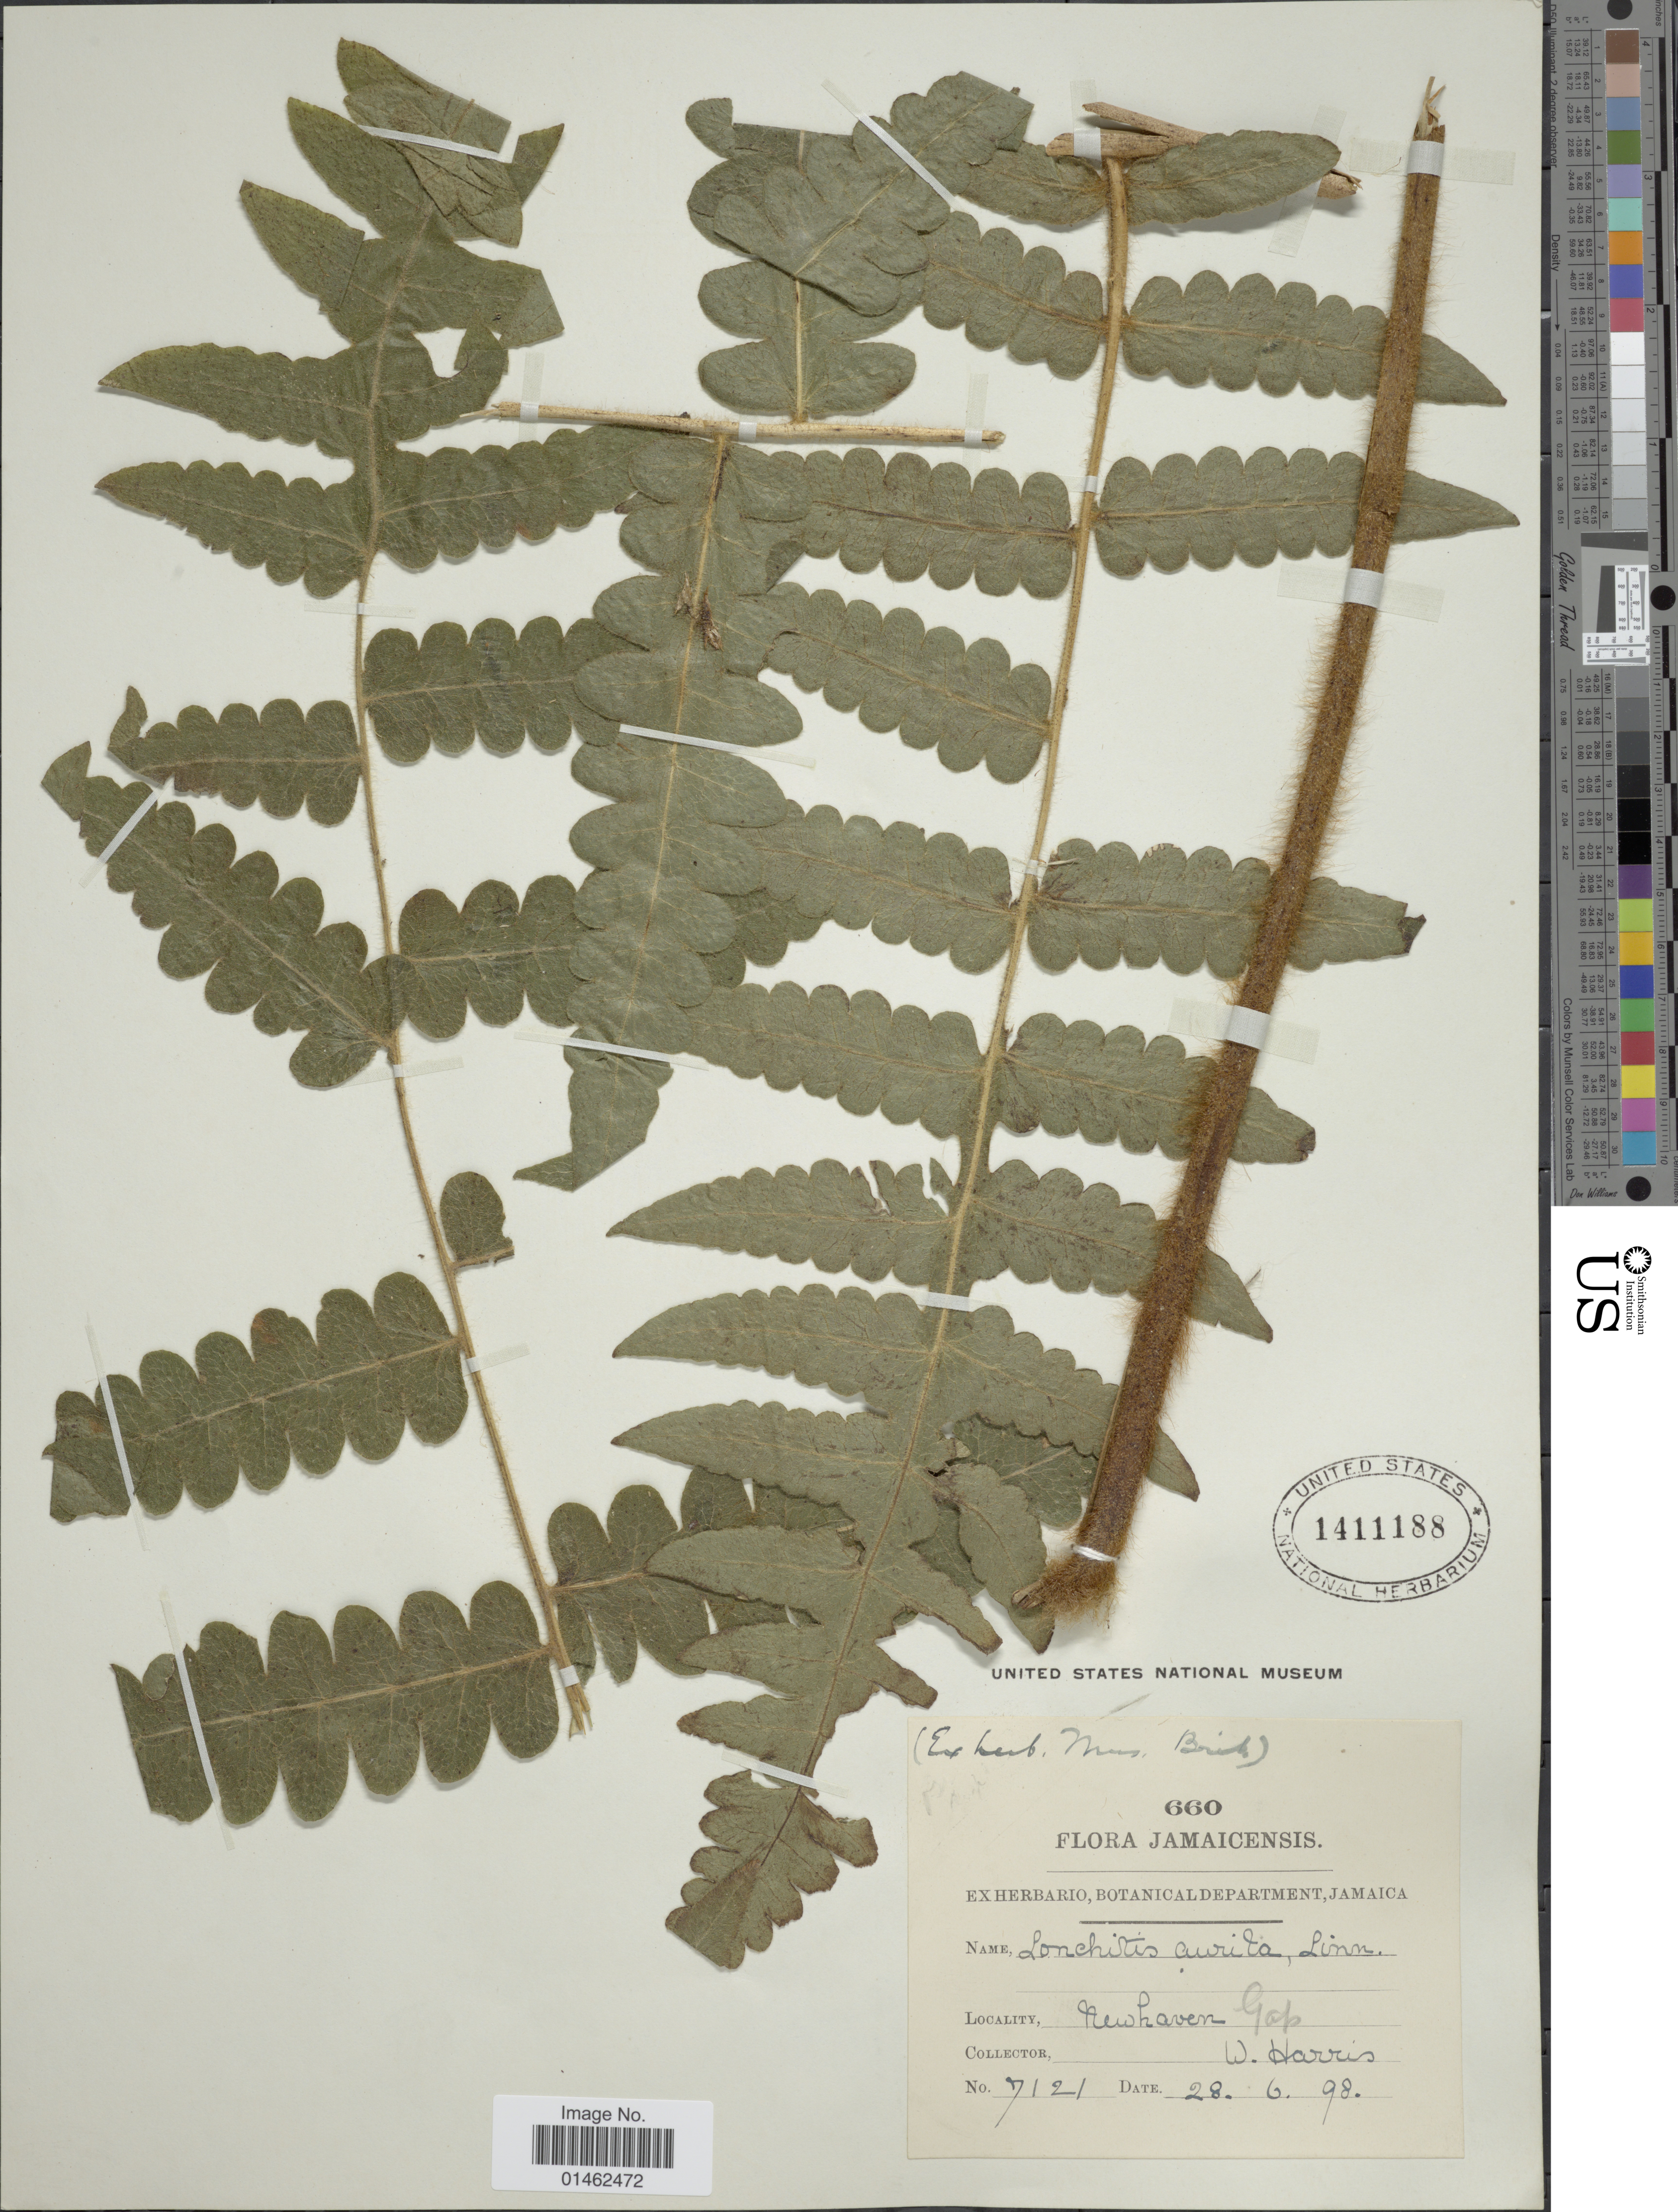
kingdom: Plantae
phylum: Tracheophyta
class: Polypodiopsida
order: Polypodiales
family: Dennstaedtiaceae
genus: Blotiella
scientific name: Blotiella lindeniana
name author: (Hook.) R.M. Tryon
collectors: W. Harris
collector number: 7121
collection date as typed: Transcribed d/m/y: 28/6/98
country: Jamaica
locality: New Haven Gap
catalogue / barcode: US 1411188